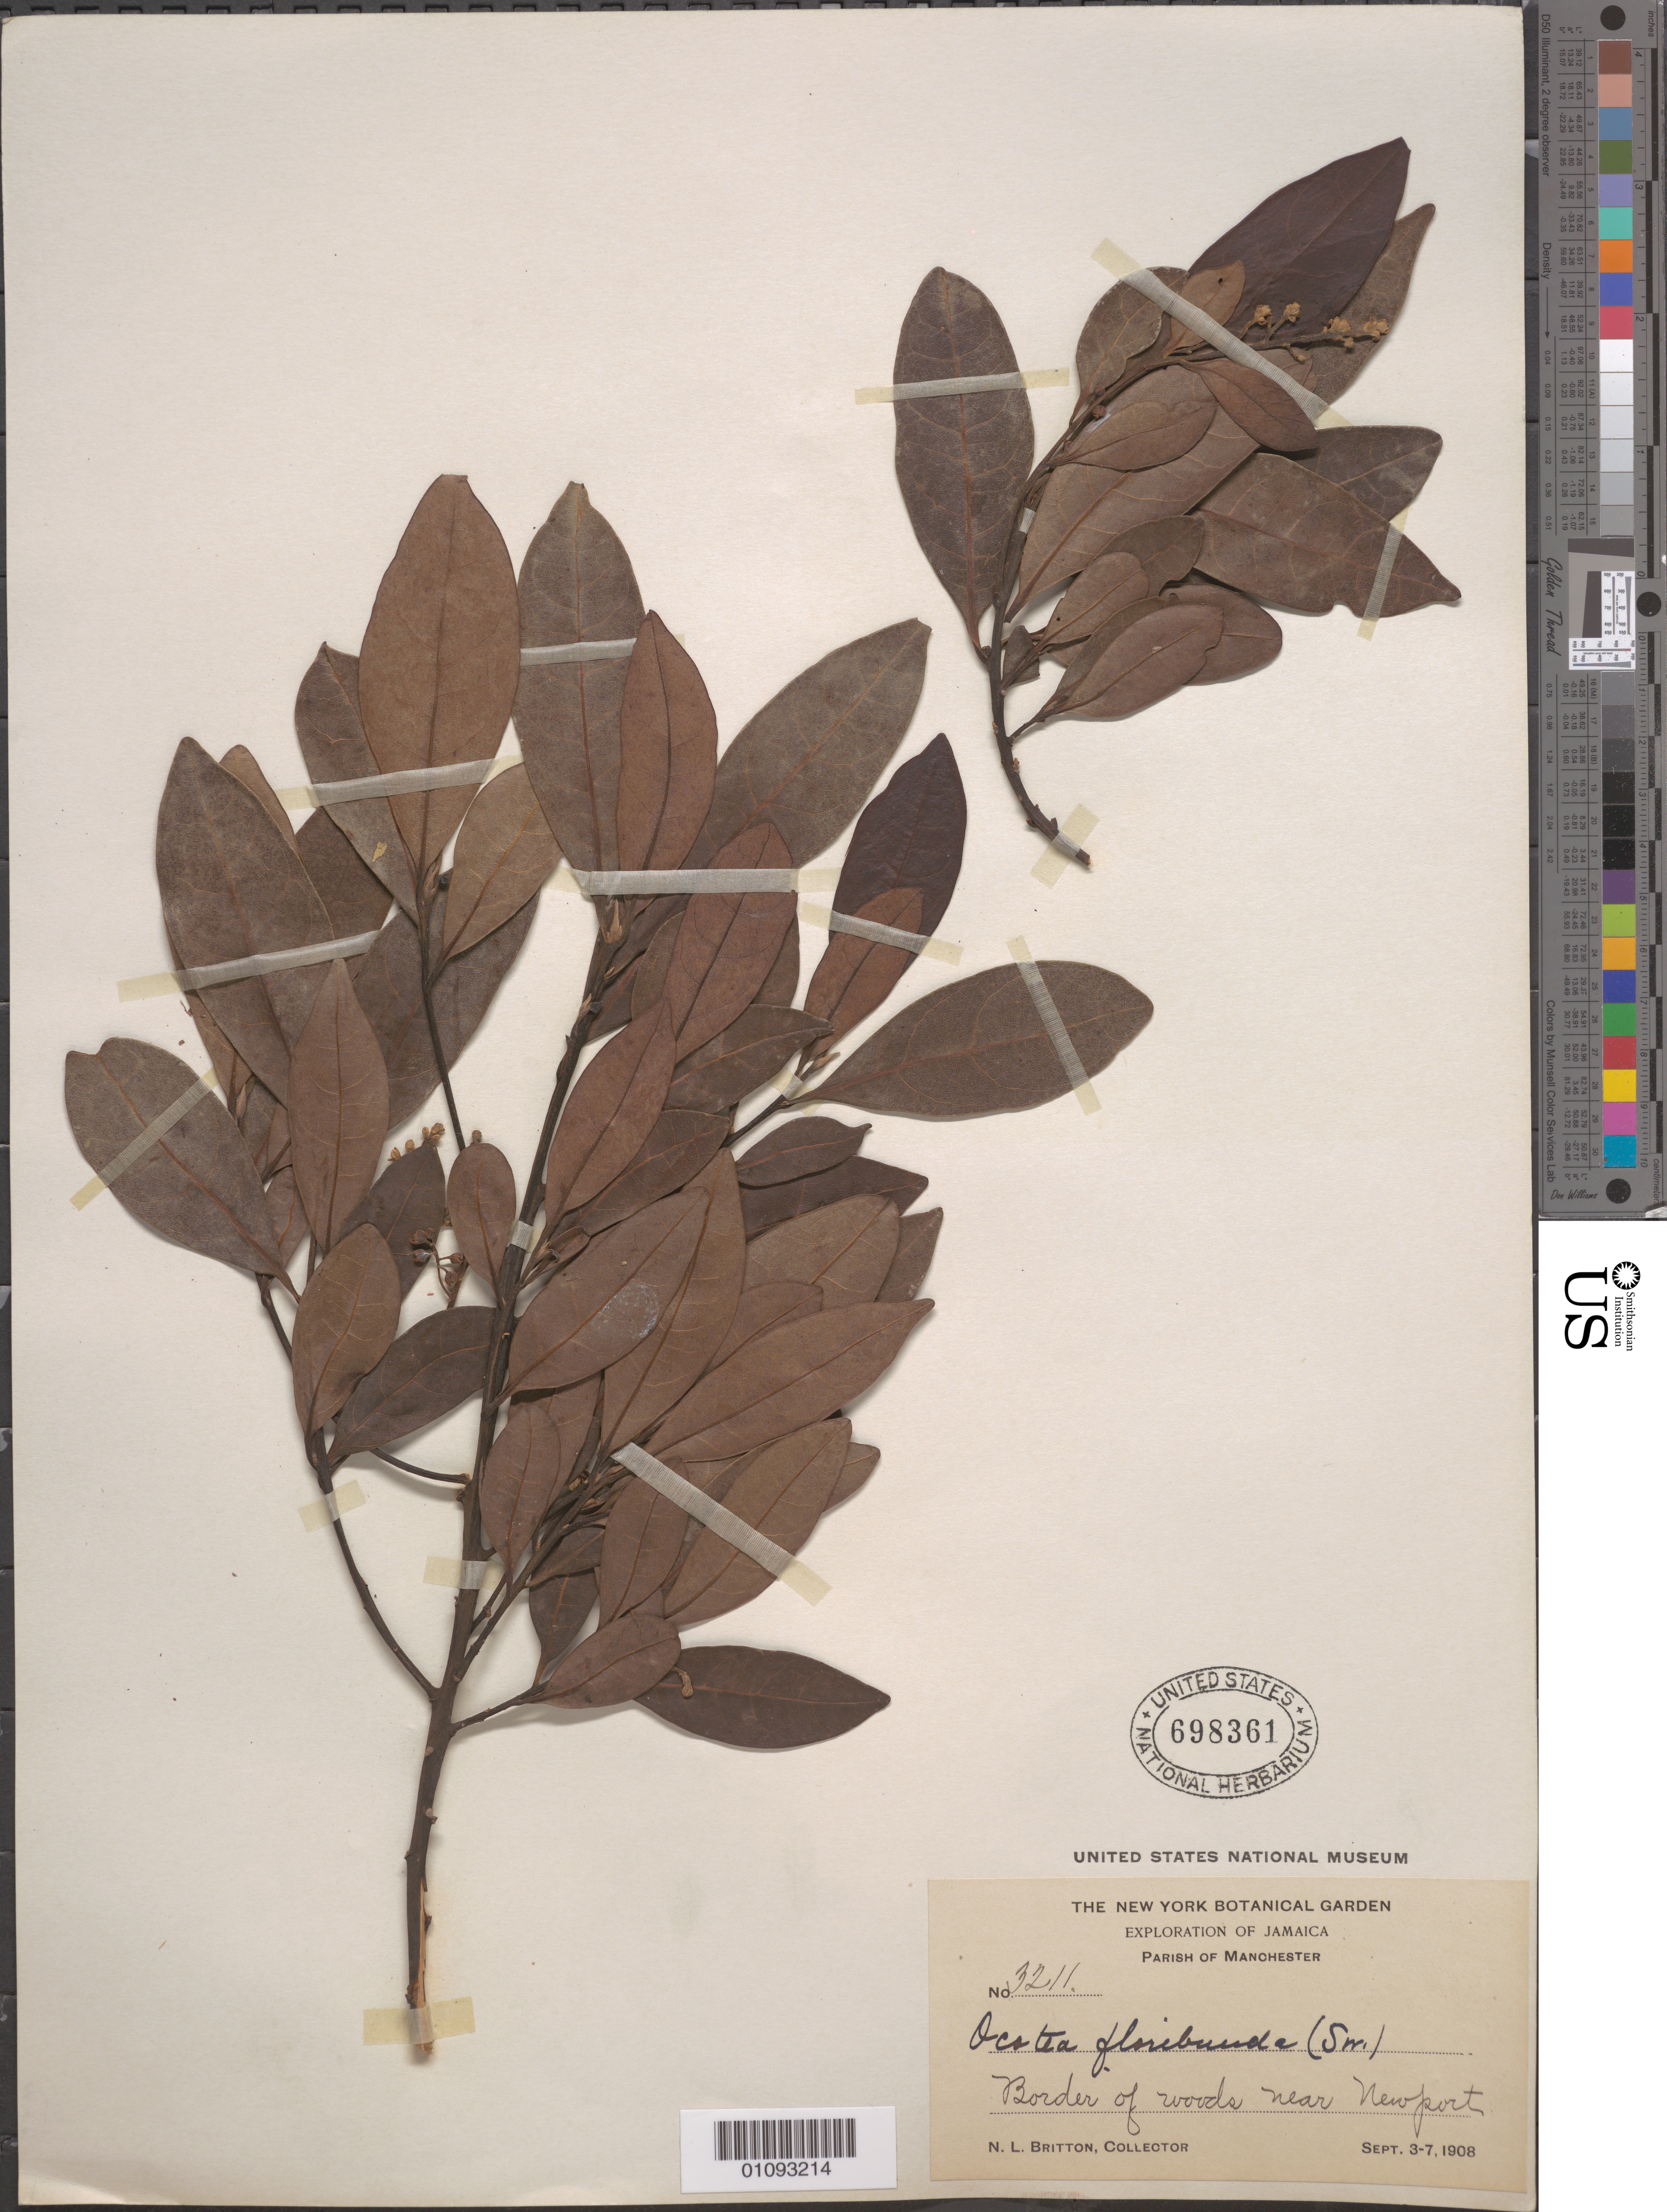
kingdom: Plantae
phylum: Tracheophyta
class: Magnoliopsida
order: Laurales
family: Lauraceae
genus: Ocotea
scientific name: Ocotea floribunda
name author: (Sw.) Mez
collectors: N. Britton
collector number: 3211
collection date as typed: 03 Sep 1908 to 07 Sep 1908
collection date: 1908-09-03/1908-09-07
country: Jamaica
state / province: Manchester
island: Jamaica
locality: near Newport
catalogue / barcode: US 698361